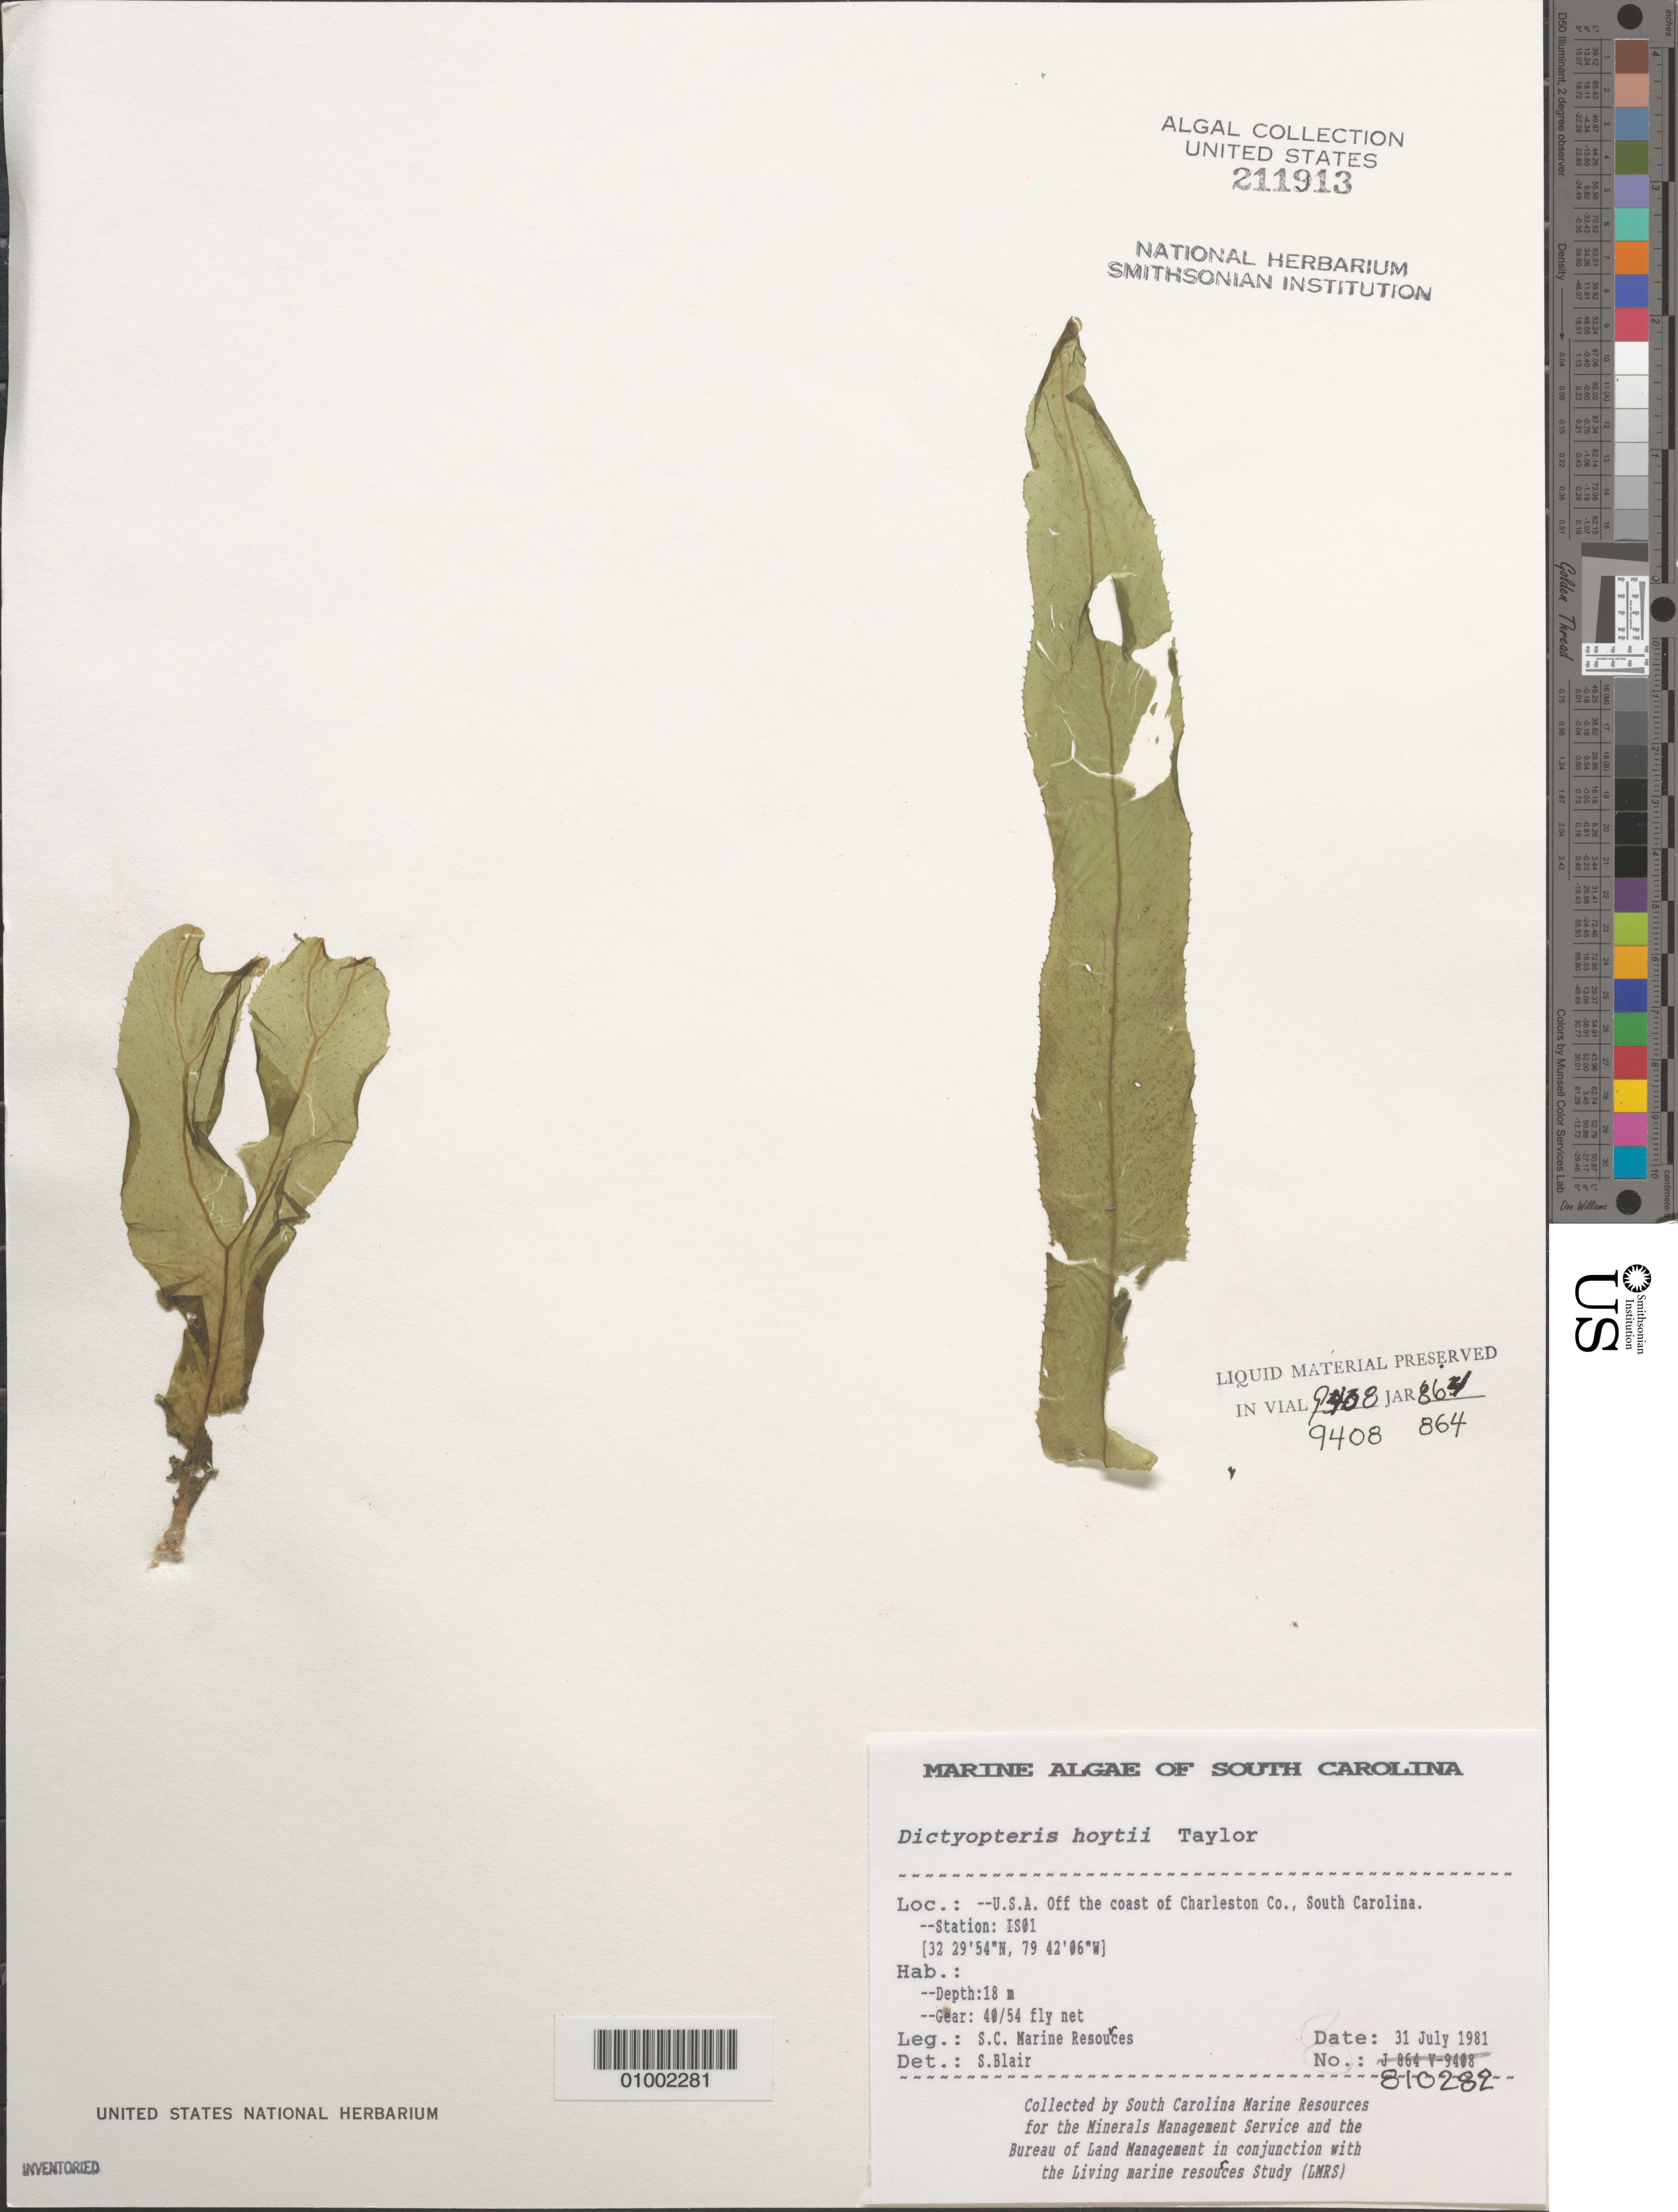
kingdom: Chromista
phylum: Ochrophyta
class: Phaeophyceae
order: Dictyotales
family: Dictyotaceae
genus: Dictyopteris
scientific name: Dictyopteris hoytii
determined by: Blair, S. M.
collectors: South Carolina Marine Resources for BLM/MMS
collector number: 810282 (Station IS01)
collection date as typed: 31 Jul 1981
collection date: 1981-07-31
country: United States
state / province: South Carolina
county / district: Charleston County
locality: Off coast of Charleston County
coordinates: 32 29'54"N, 79 42'06"W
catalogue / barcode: US 211913